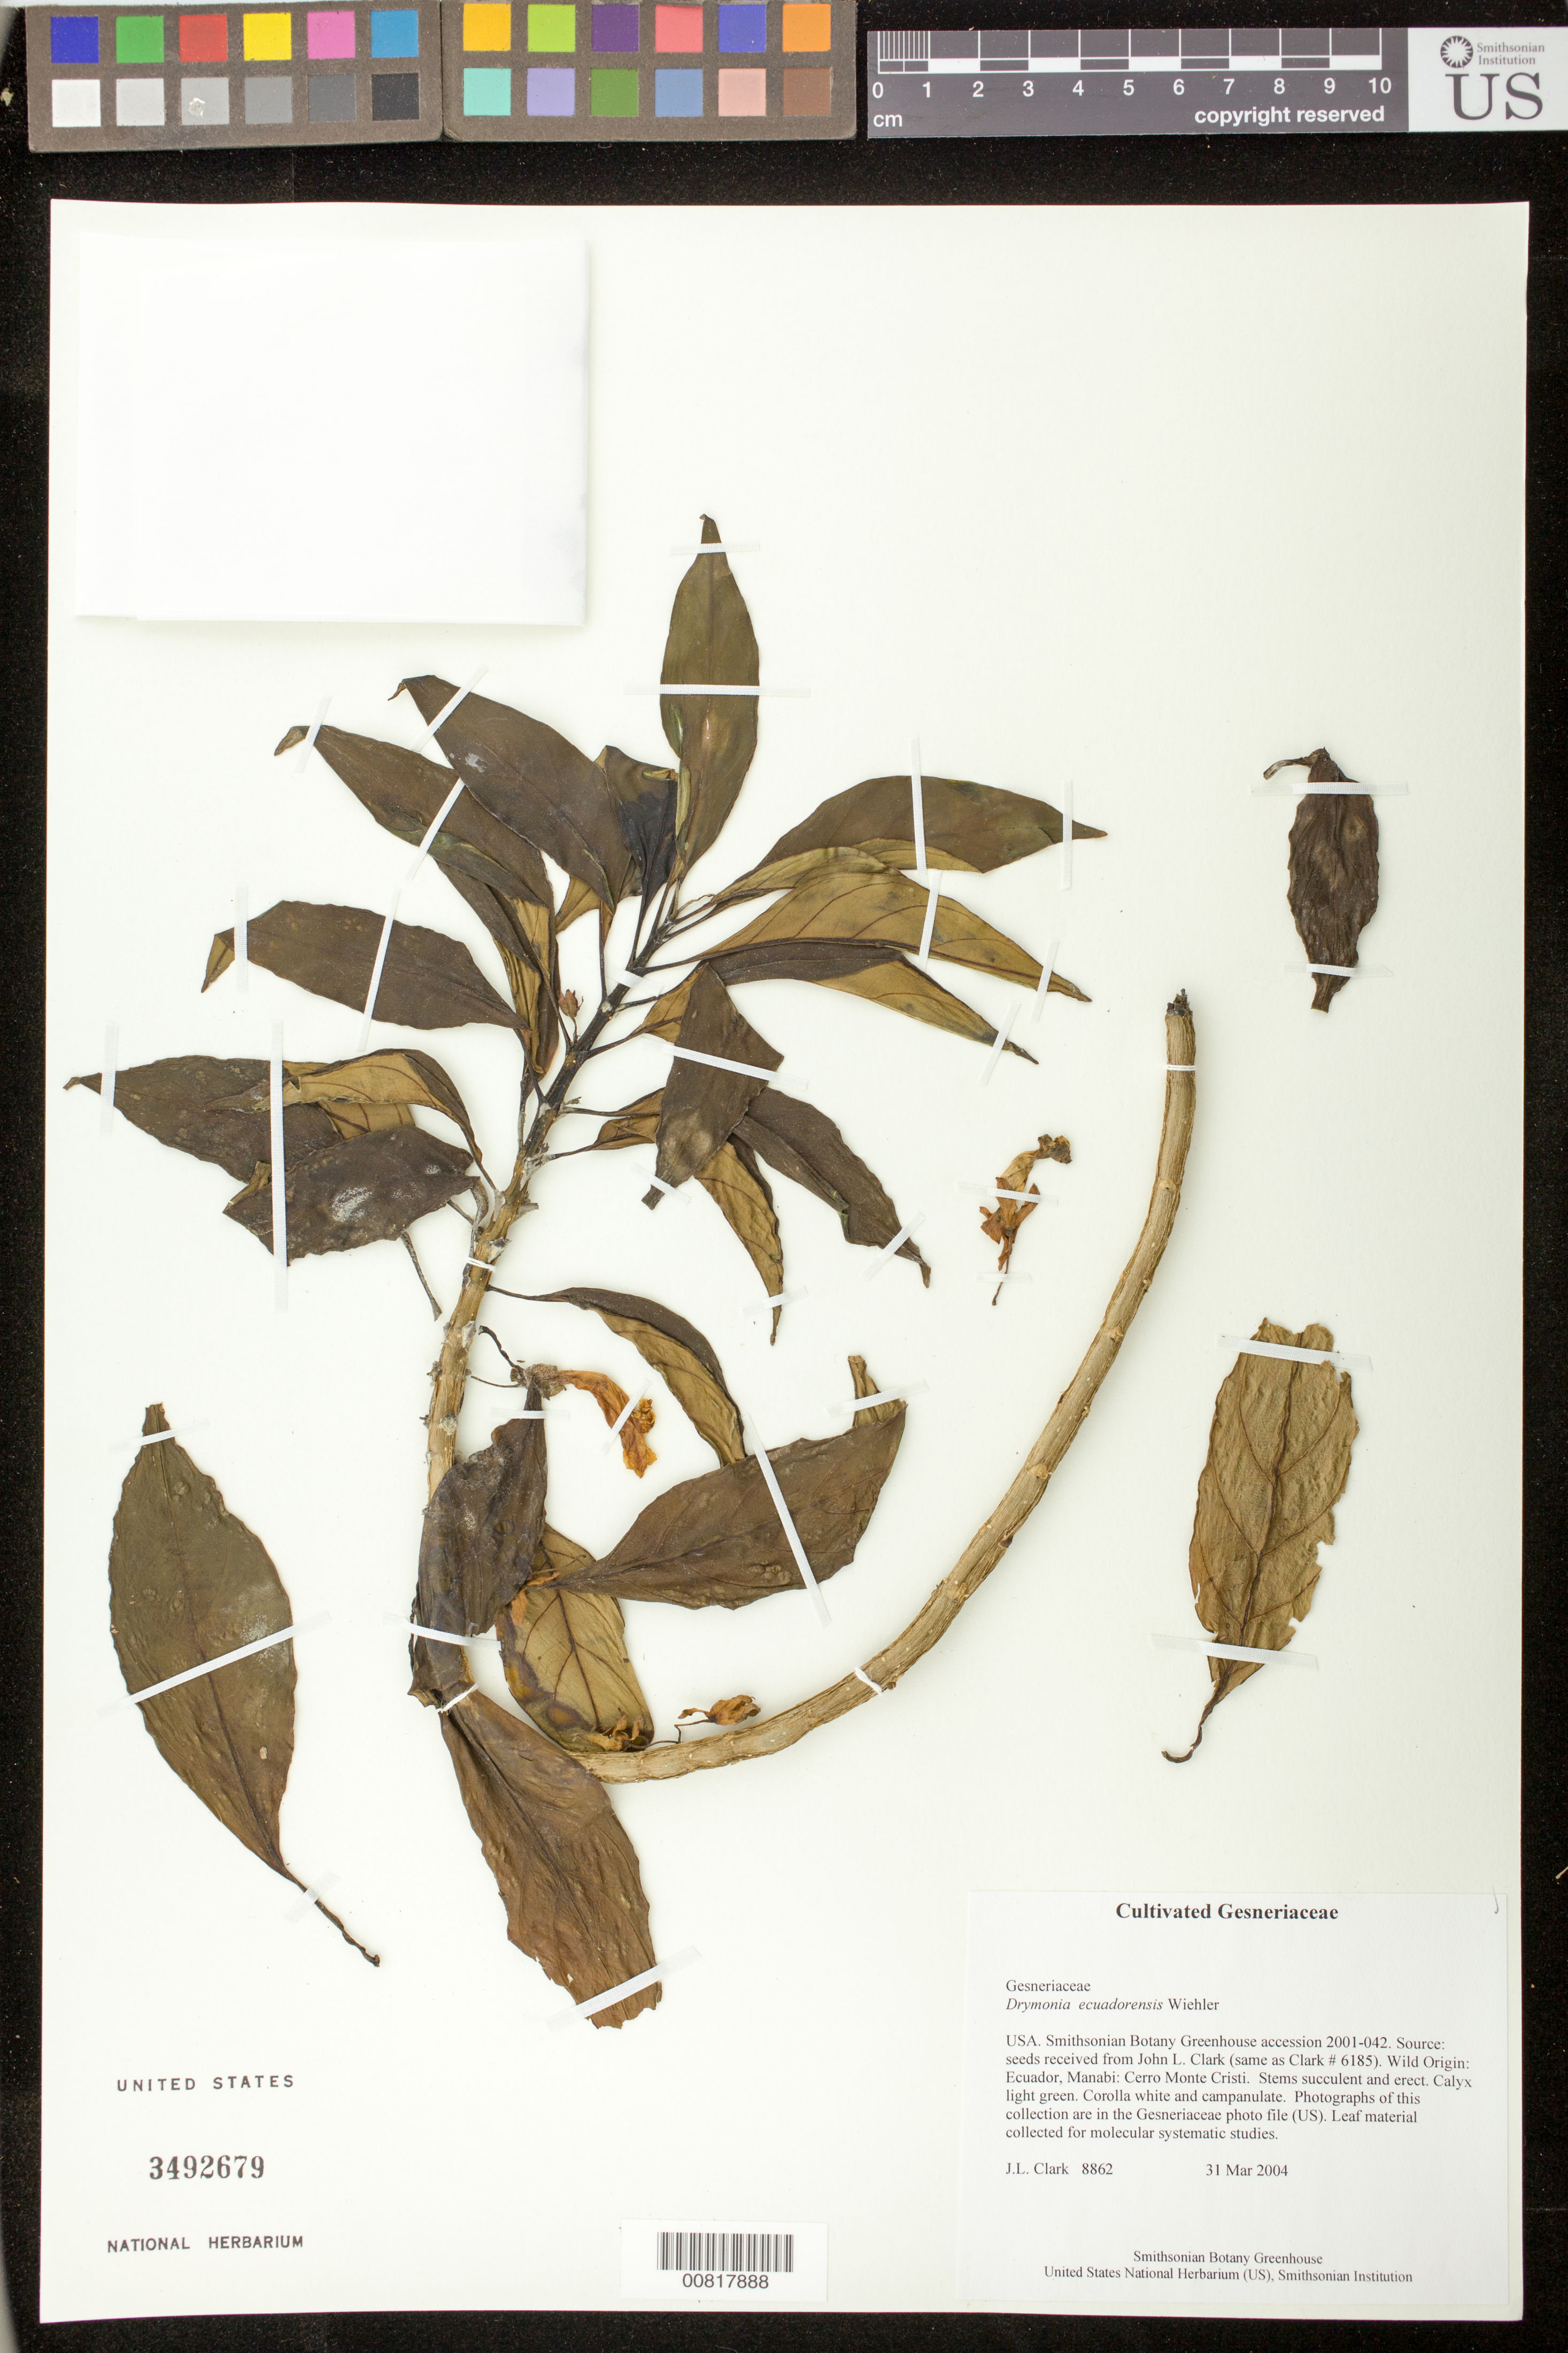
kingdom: Plantae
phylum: Tracheophyta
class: Magnoliopsida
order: Lamiales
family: Gesneriaceae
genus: Drymonia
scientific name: Drymonia ecuadorensis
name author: Wiehler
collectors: J. L. Clark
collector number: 8862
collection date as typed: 31 Mar 2004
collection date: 2004-03-31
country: United States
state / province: District of Columbia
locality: Botany Research Greenhouses, Smithsonian Institution, Washington, DC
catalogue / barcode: US 3492679